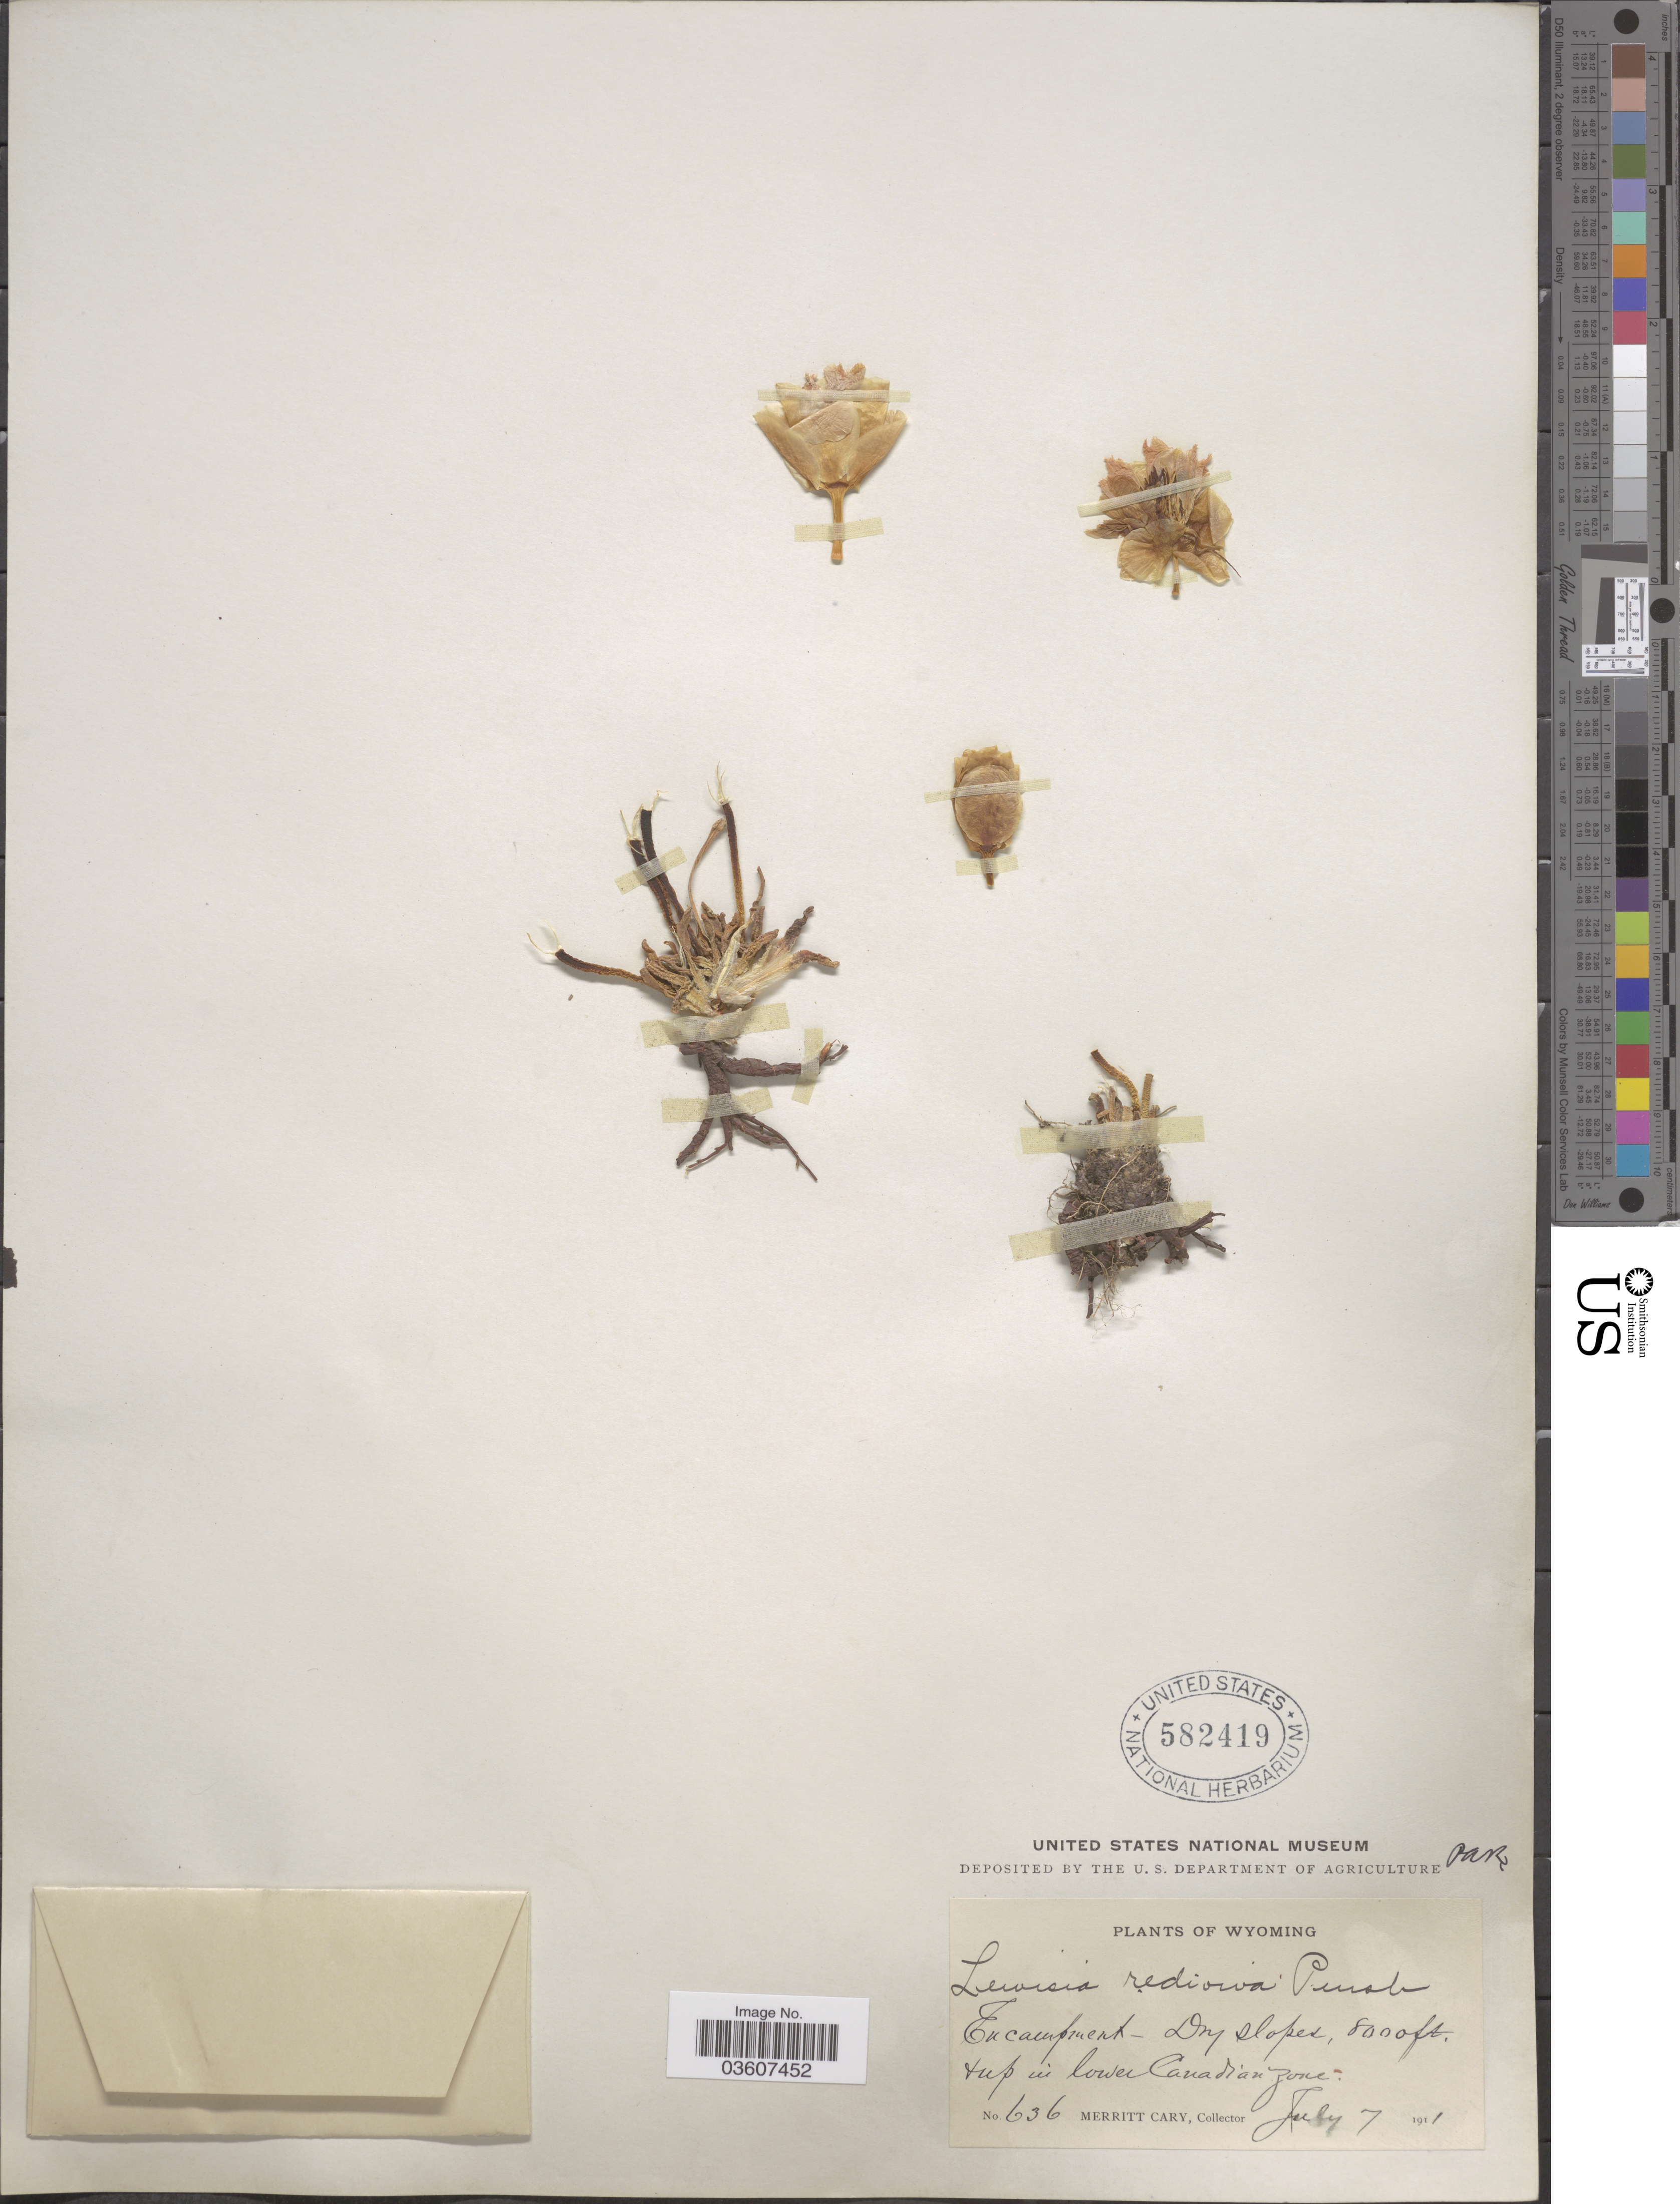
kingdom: Plantae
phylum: Tracheophyta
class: Magnoliopsida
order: Caryophyllales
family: Montiaceae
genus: Lewisia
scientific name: Lewisia rediviva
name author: Pursh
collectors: M. Cary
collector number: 636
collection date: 1911-07-07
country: United States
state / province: Wyoming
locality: Encampment - dry slopes. Twp in lower Canadian zone.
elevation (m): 2438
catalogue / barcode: US 582419